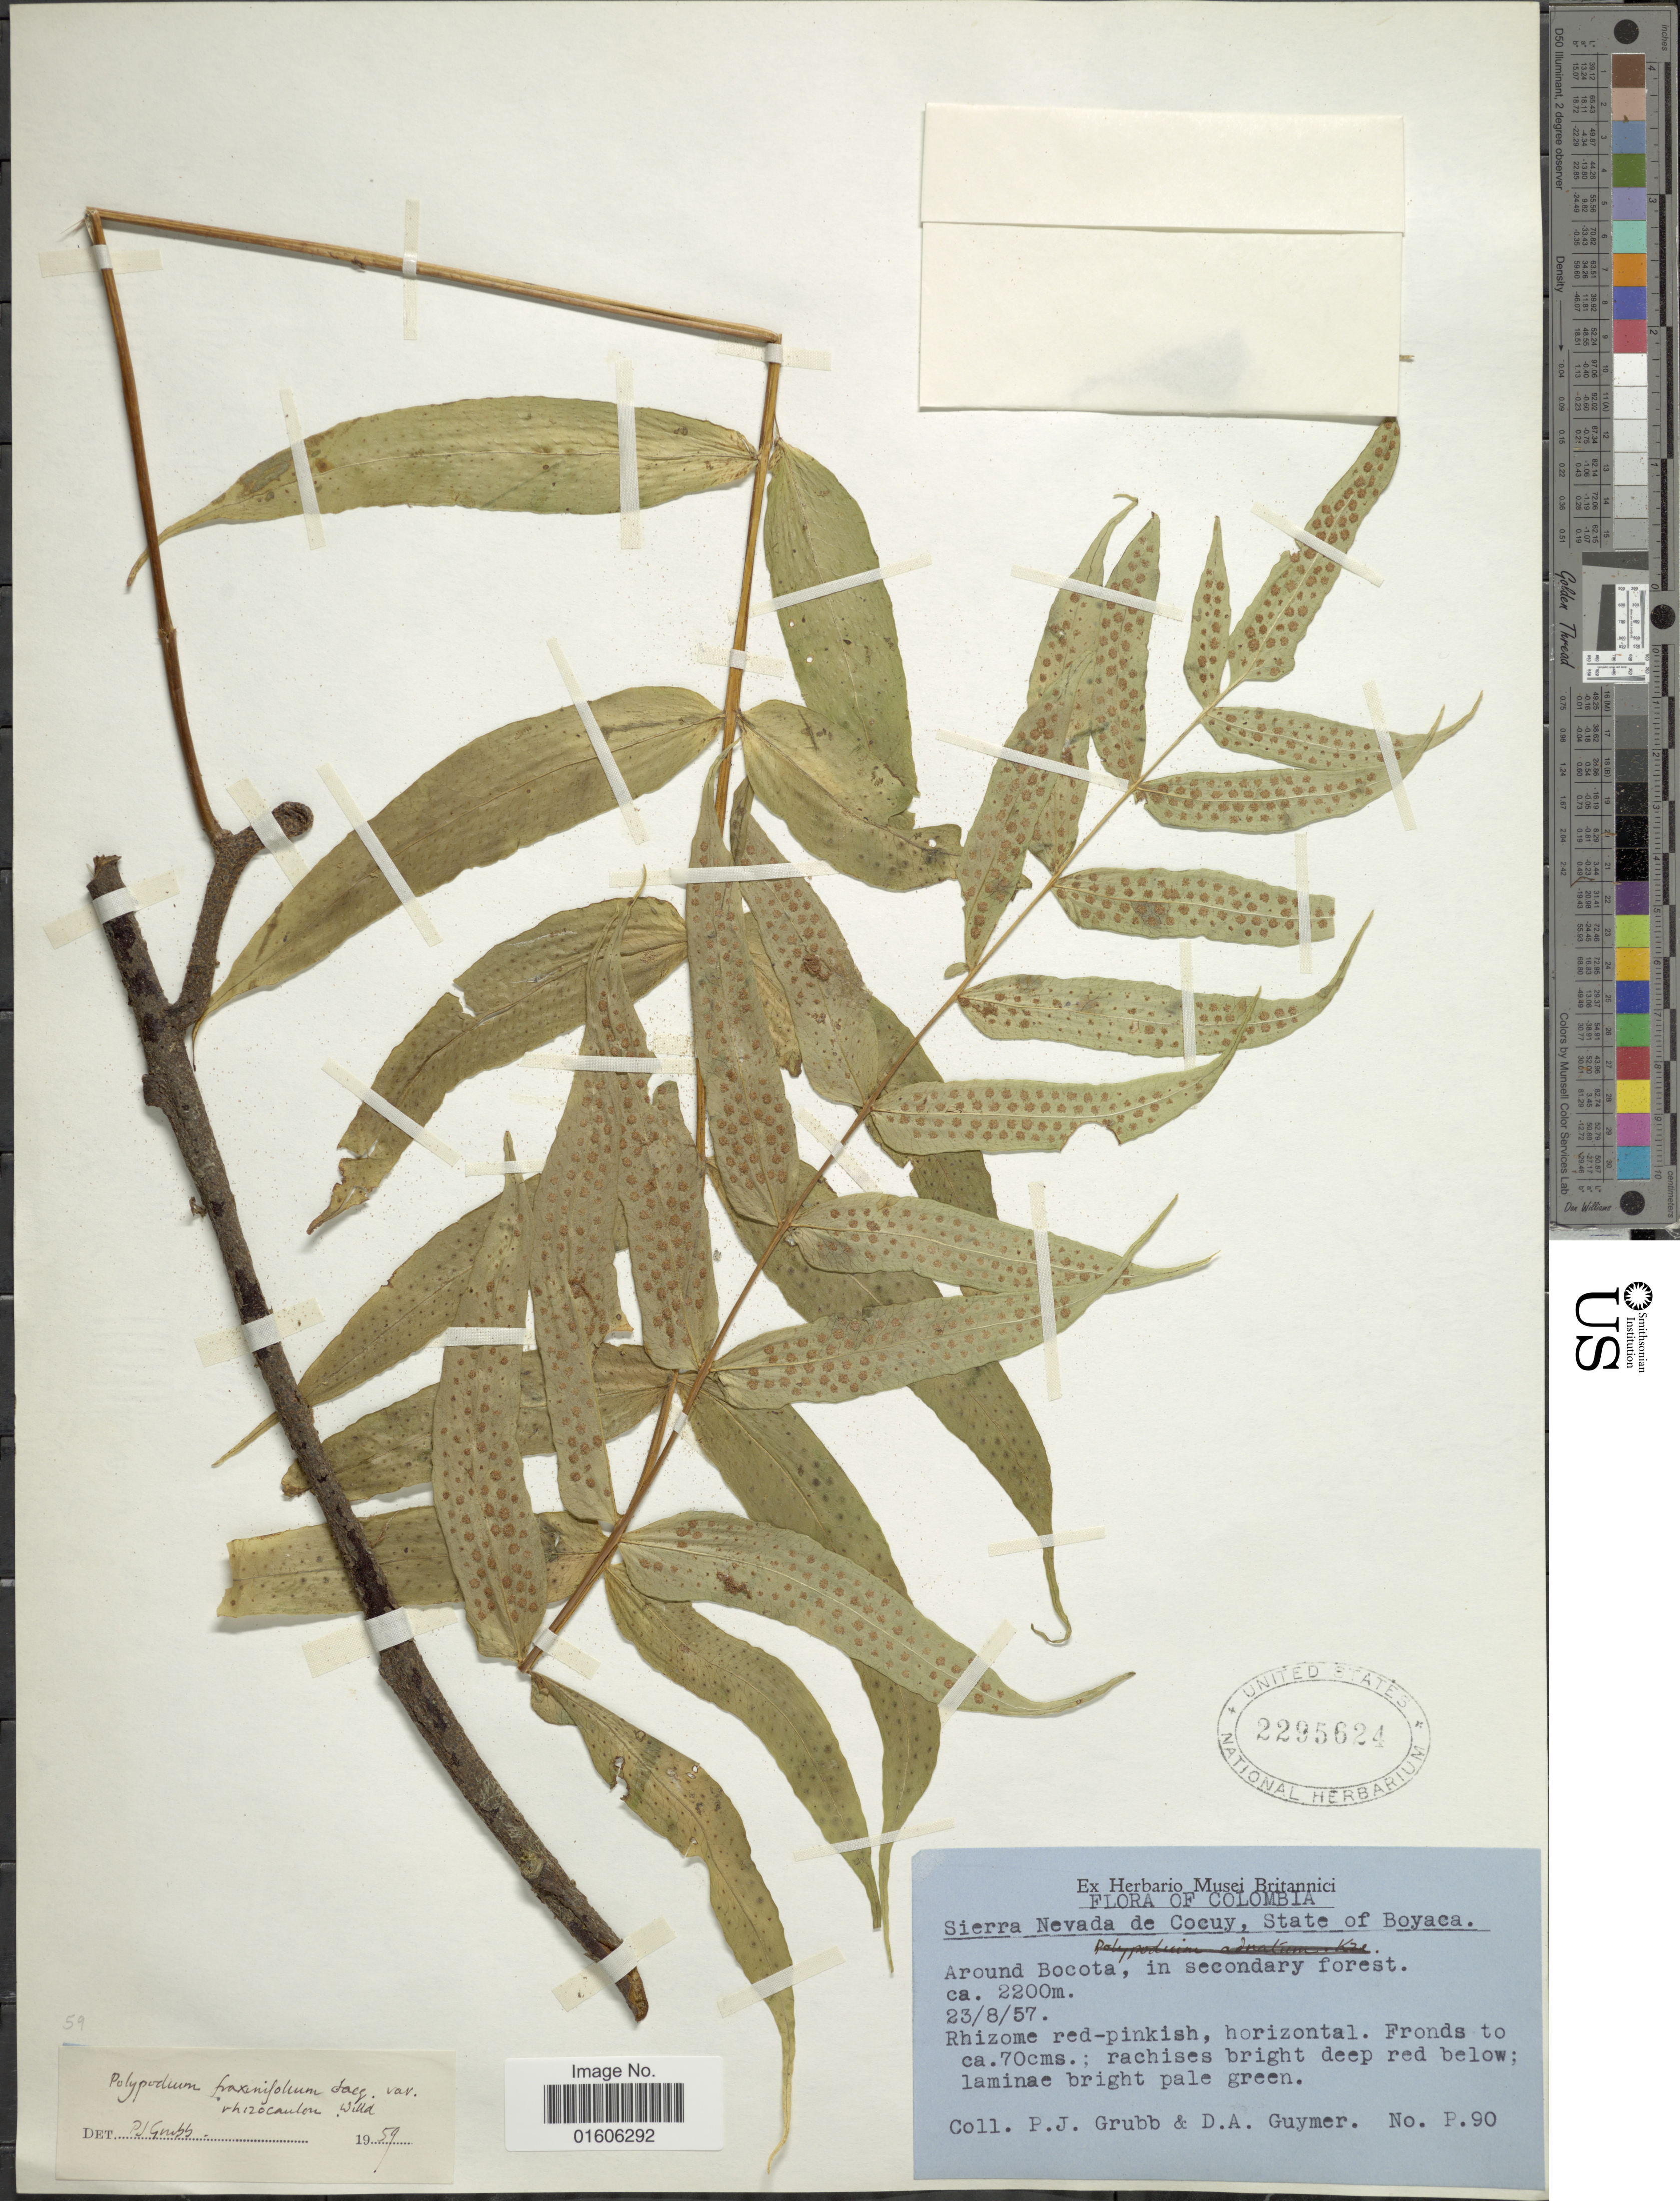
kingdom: Plantae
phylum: Tracheophyta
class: Polypodiopsida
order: Polypodiales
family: Polypodiaceae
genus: Serpocaulon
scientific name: Serpocaulon fraxinifolium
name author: (Jacq.) A.R. Sm.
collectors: P. J. Grubb & D. Guymer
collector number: P.90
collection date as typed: Transcribed d/m/y: 23/8/57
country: Colombia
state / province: Boyacá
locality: Sierra Nevada de Cocuy, State of Boyaca. Around Bocota, in secondary forest.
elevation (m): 2200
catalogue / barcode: US 2295624